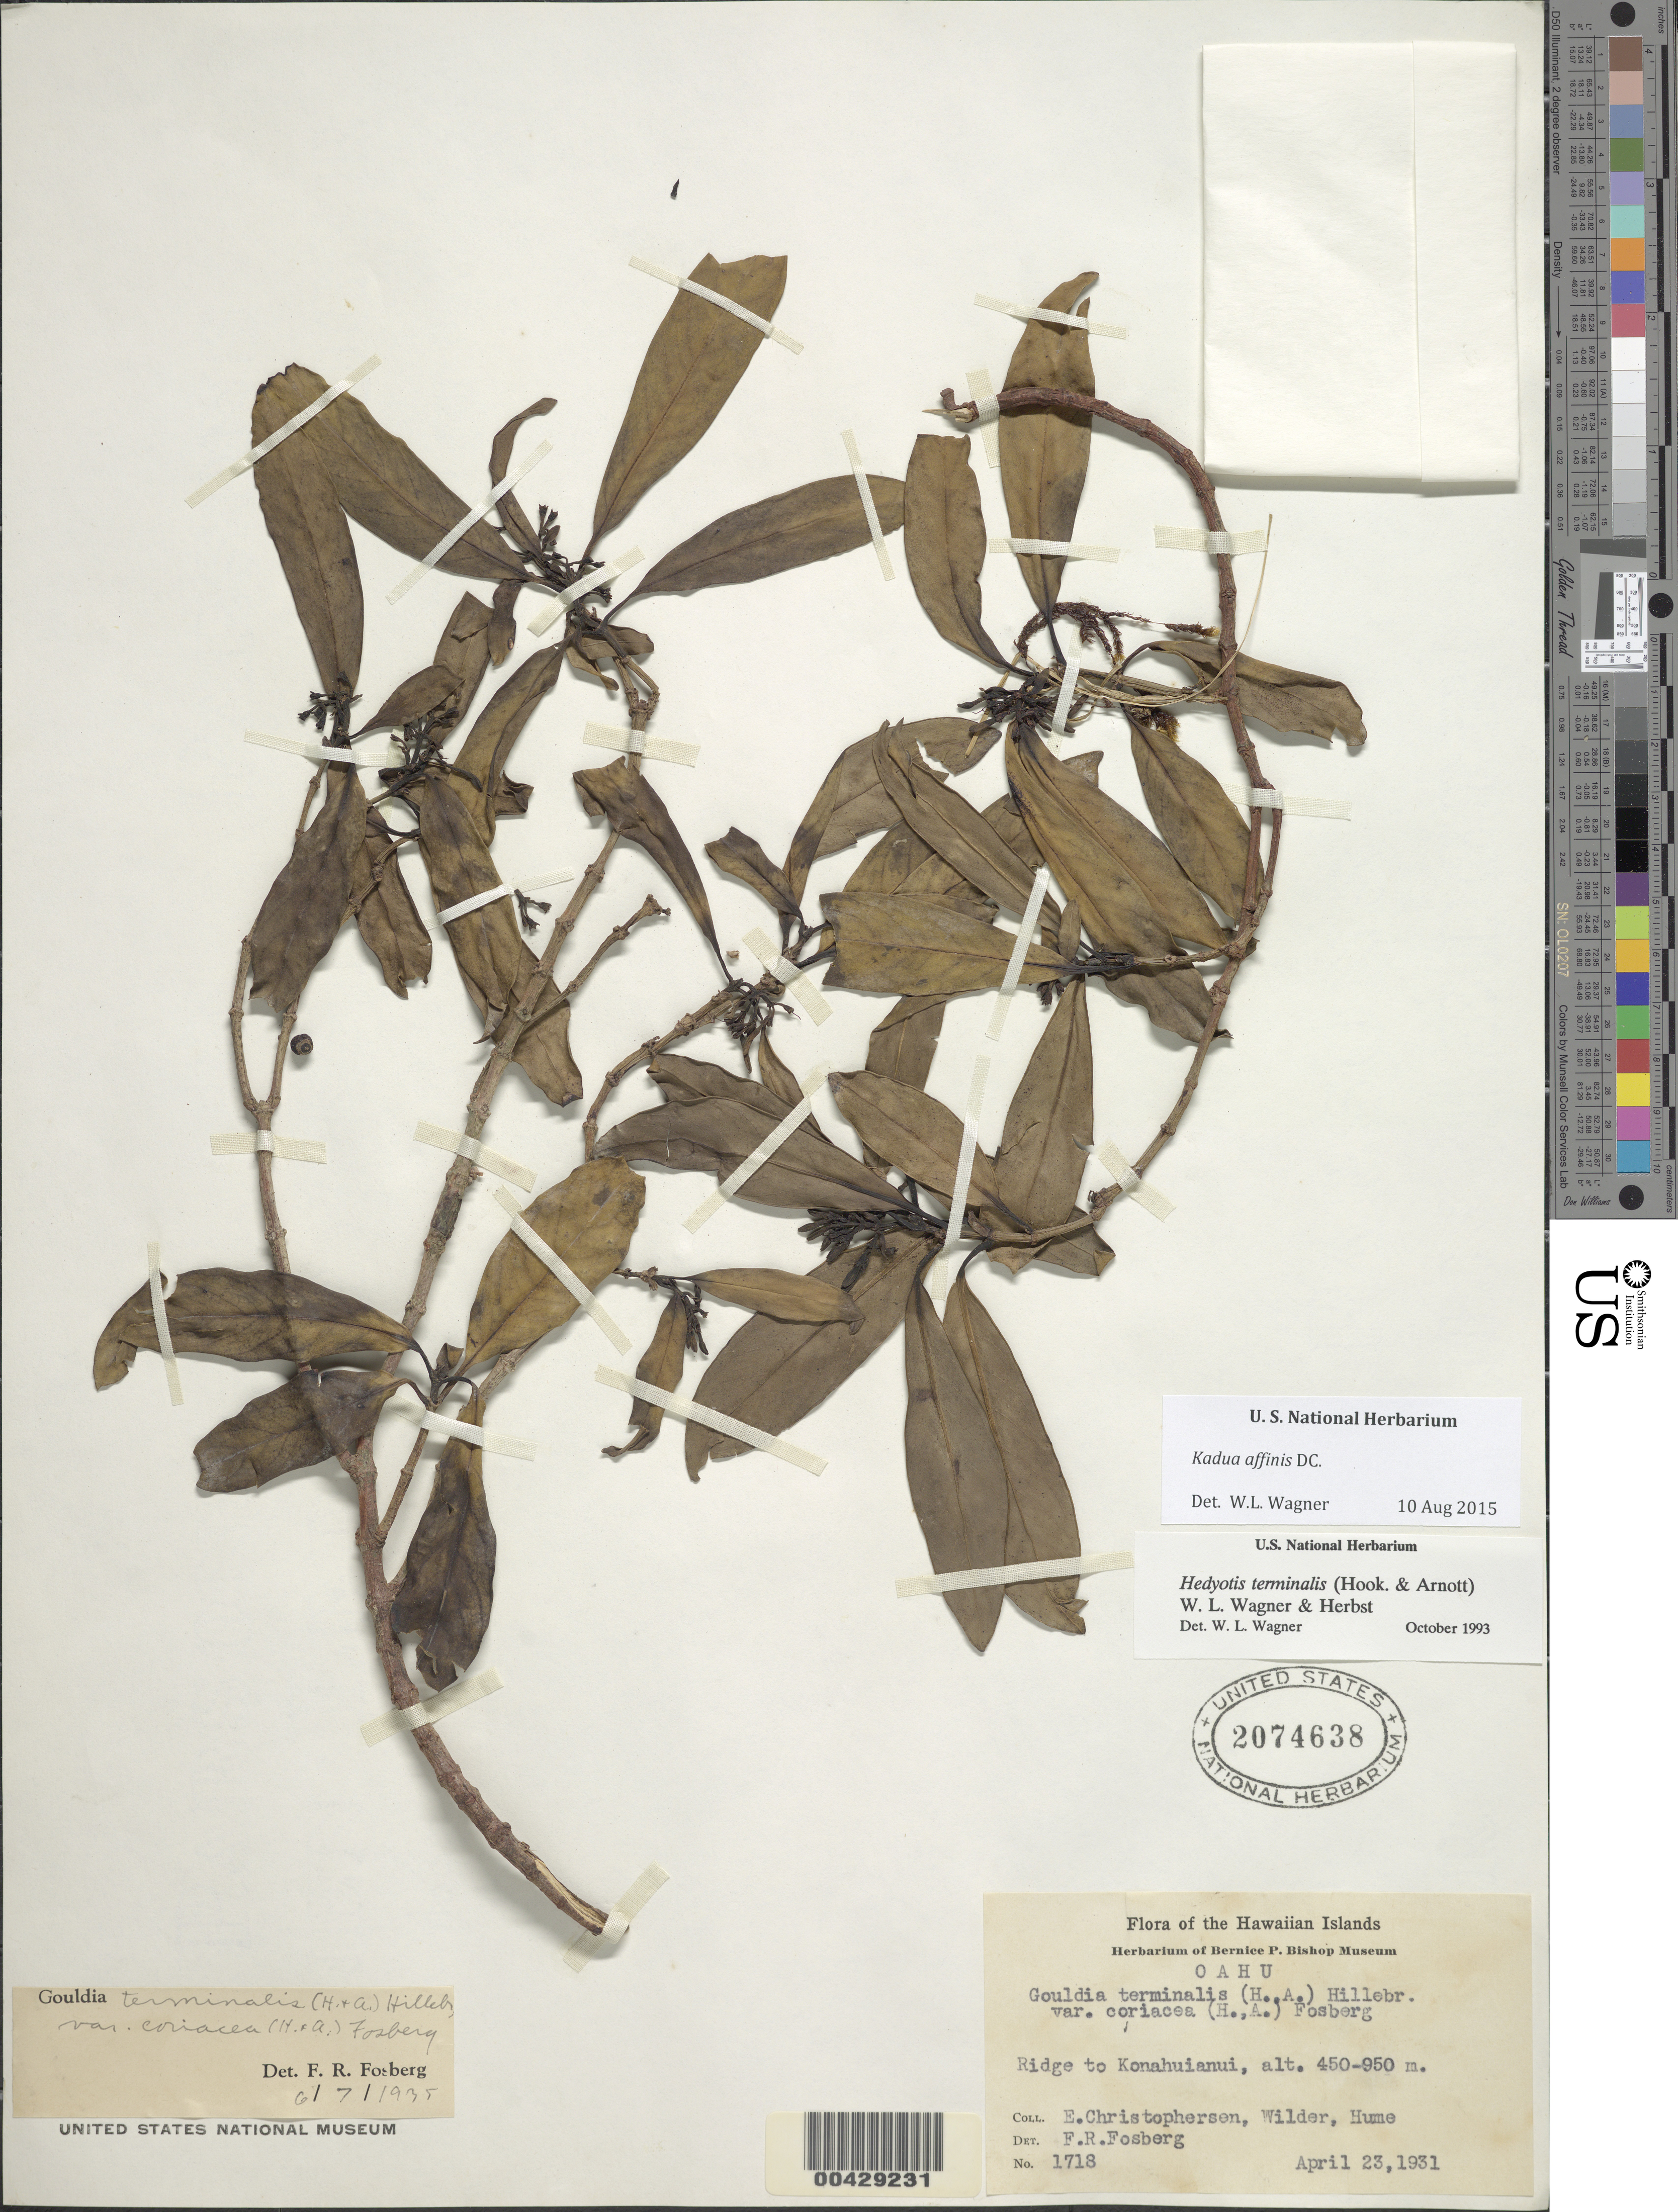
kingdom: Plantae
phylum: Tracheophyta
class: Magnoliopsida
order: Gentianales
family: Rubiaceae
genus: Kadua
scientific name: Kadua affinis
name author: DC.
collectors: E. Christophersen, G. Wilder & E. Hume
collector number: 1718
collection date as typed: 23 Apr 1931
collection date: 1931-04-23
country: United States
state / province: Hawaii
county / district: Honolulu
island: Oahu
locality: Ridge to Konahuianui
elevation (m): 450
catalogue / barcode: US 2074638